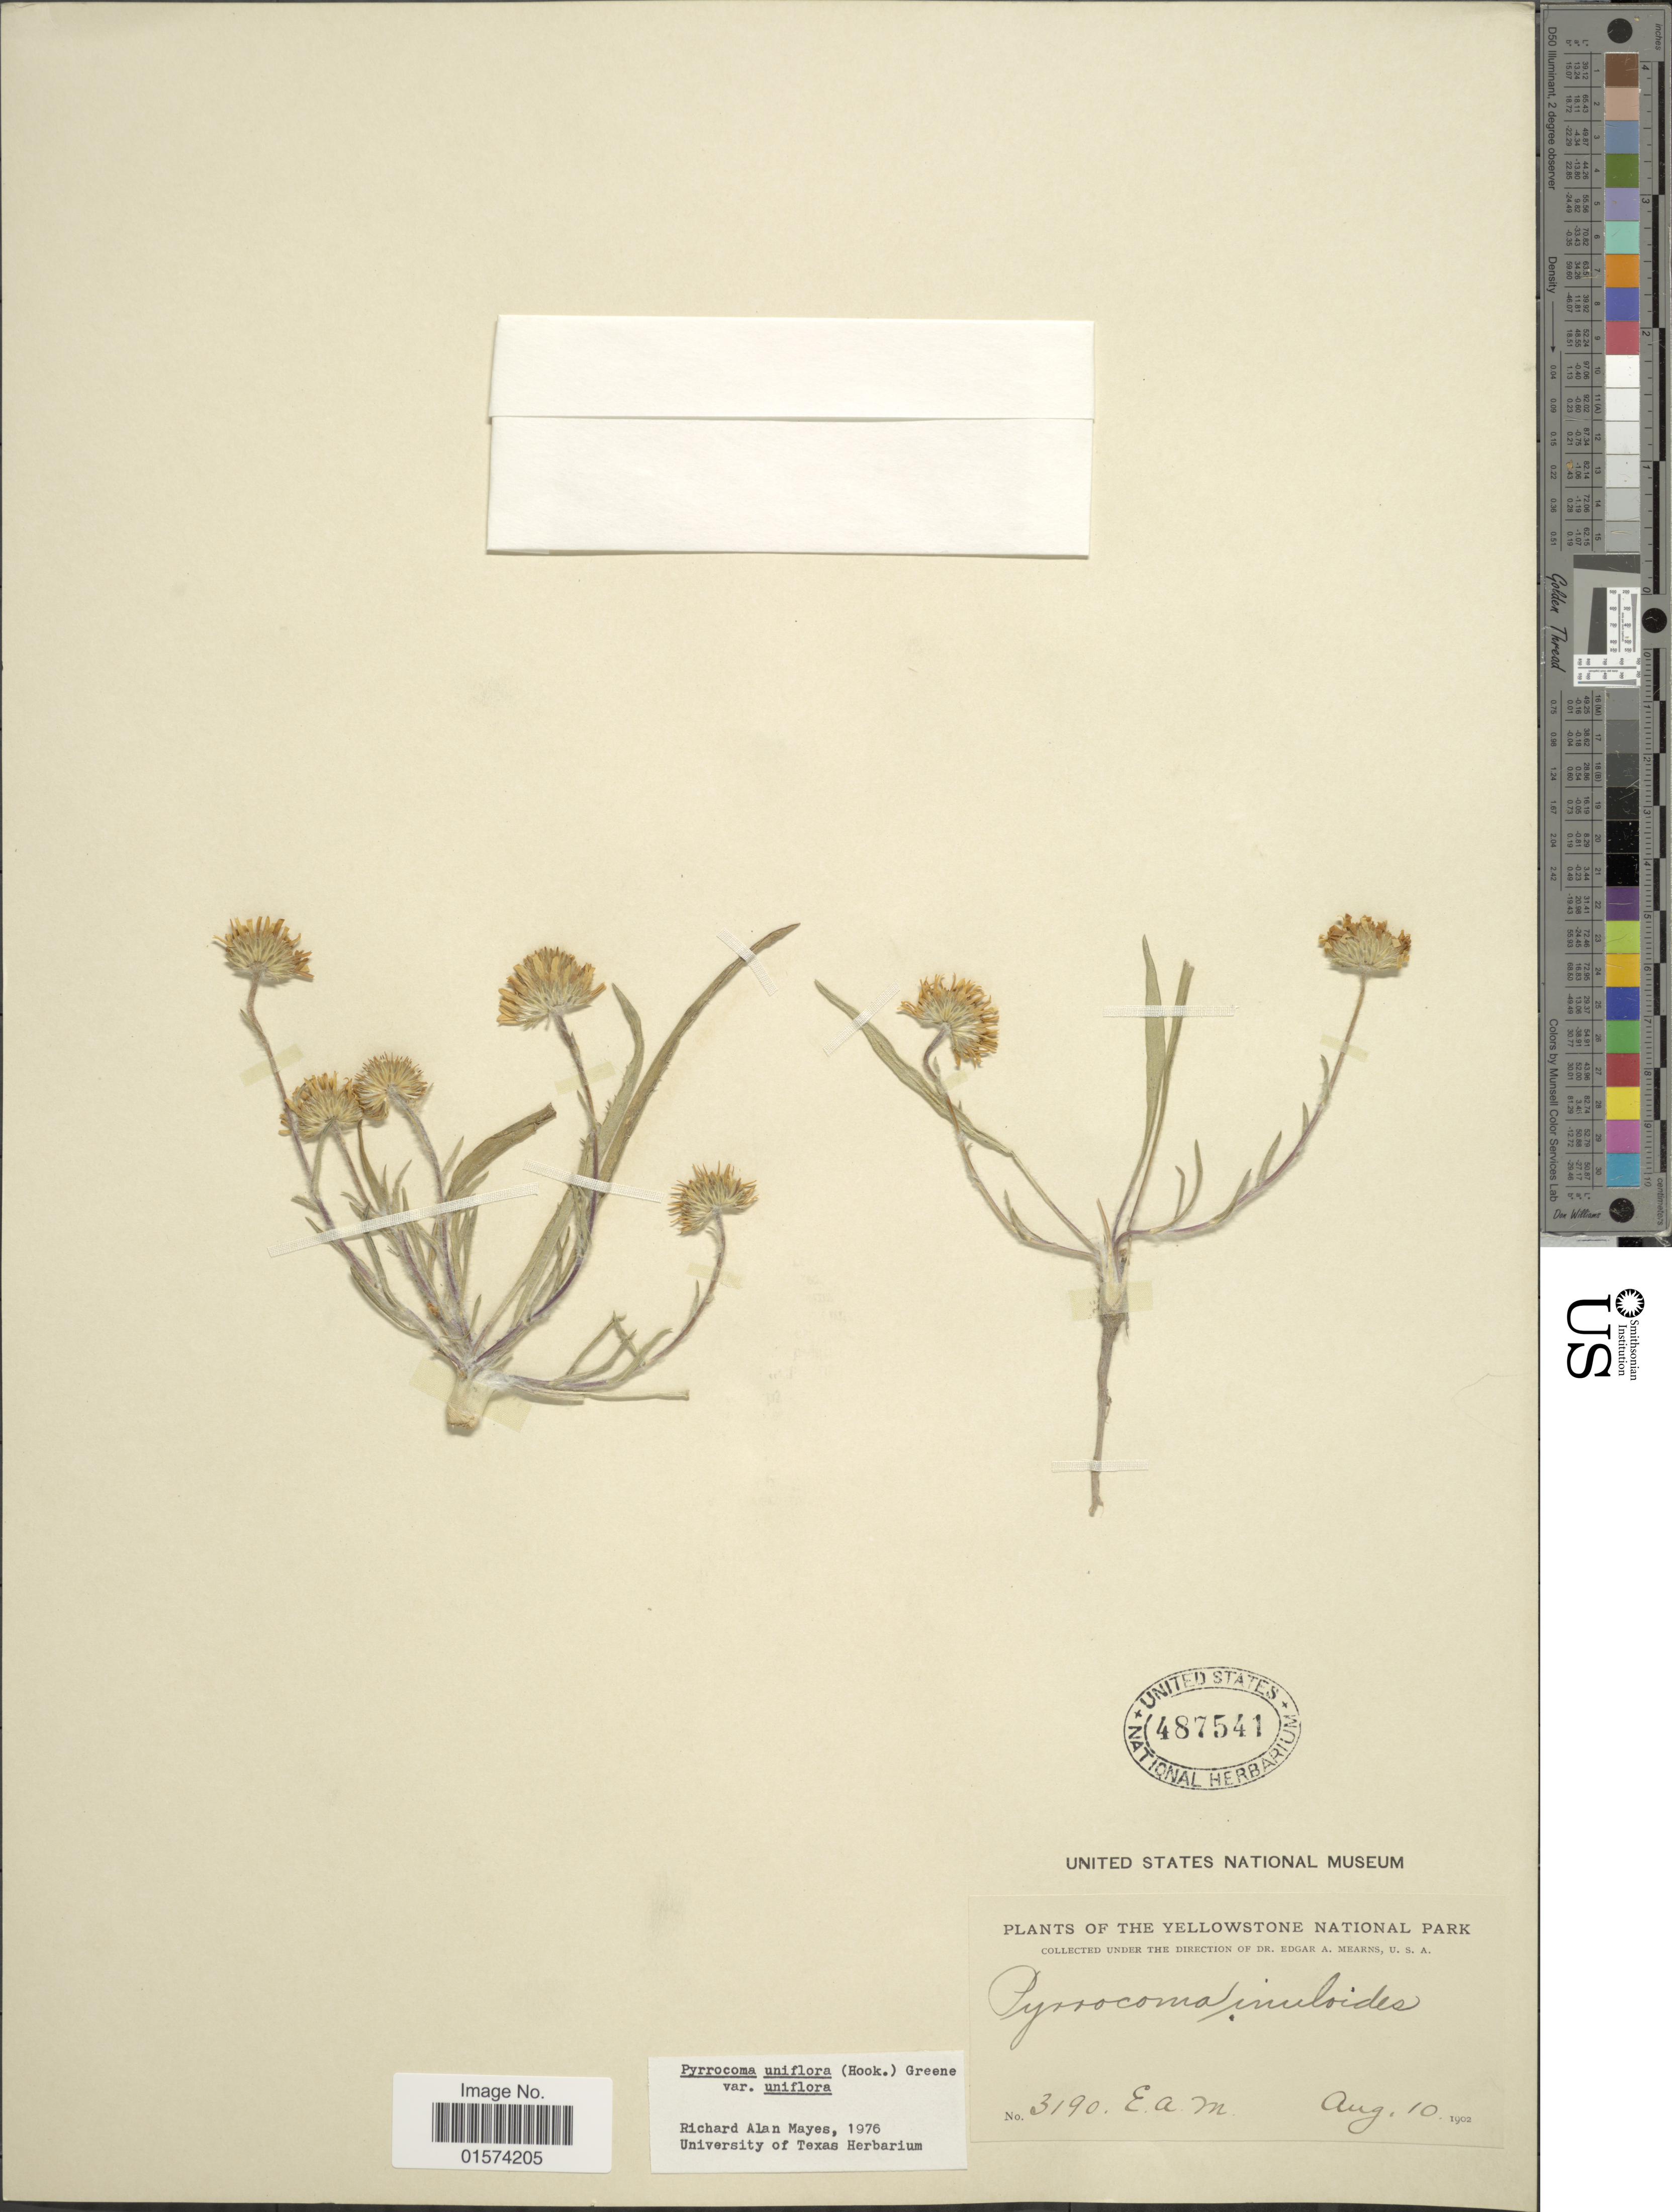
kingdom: Plantae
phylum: Tracheophyta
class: Magnoliopsida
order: Asterales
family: Asteraceae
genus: Pyrrocoma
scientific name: Pyrrocoma uniflora var. uniflora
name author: (Hook.) Greene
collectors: E. A. Mearns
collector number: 3190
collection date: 1902-08-10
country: United States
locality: Yellowstone National Park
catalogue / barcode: US 487541